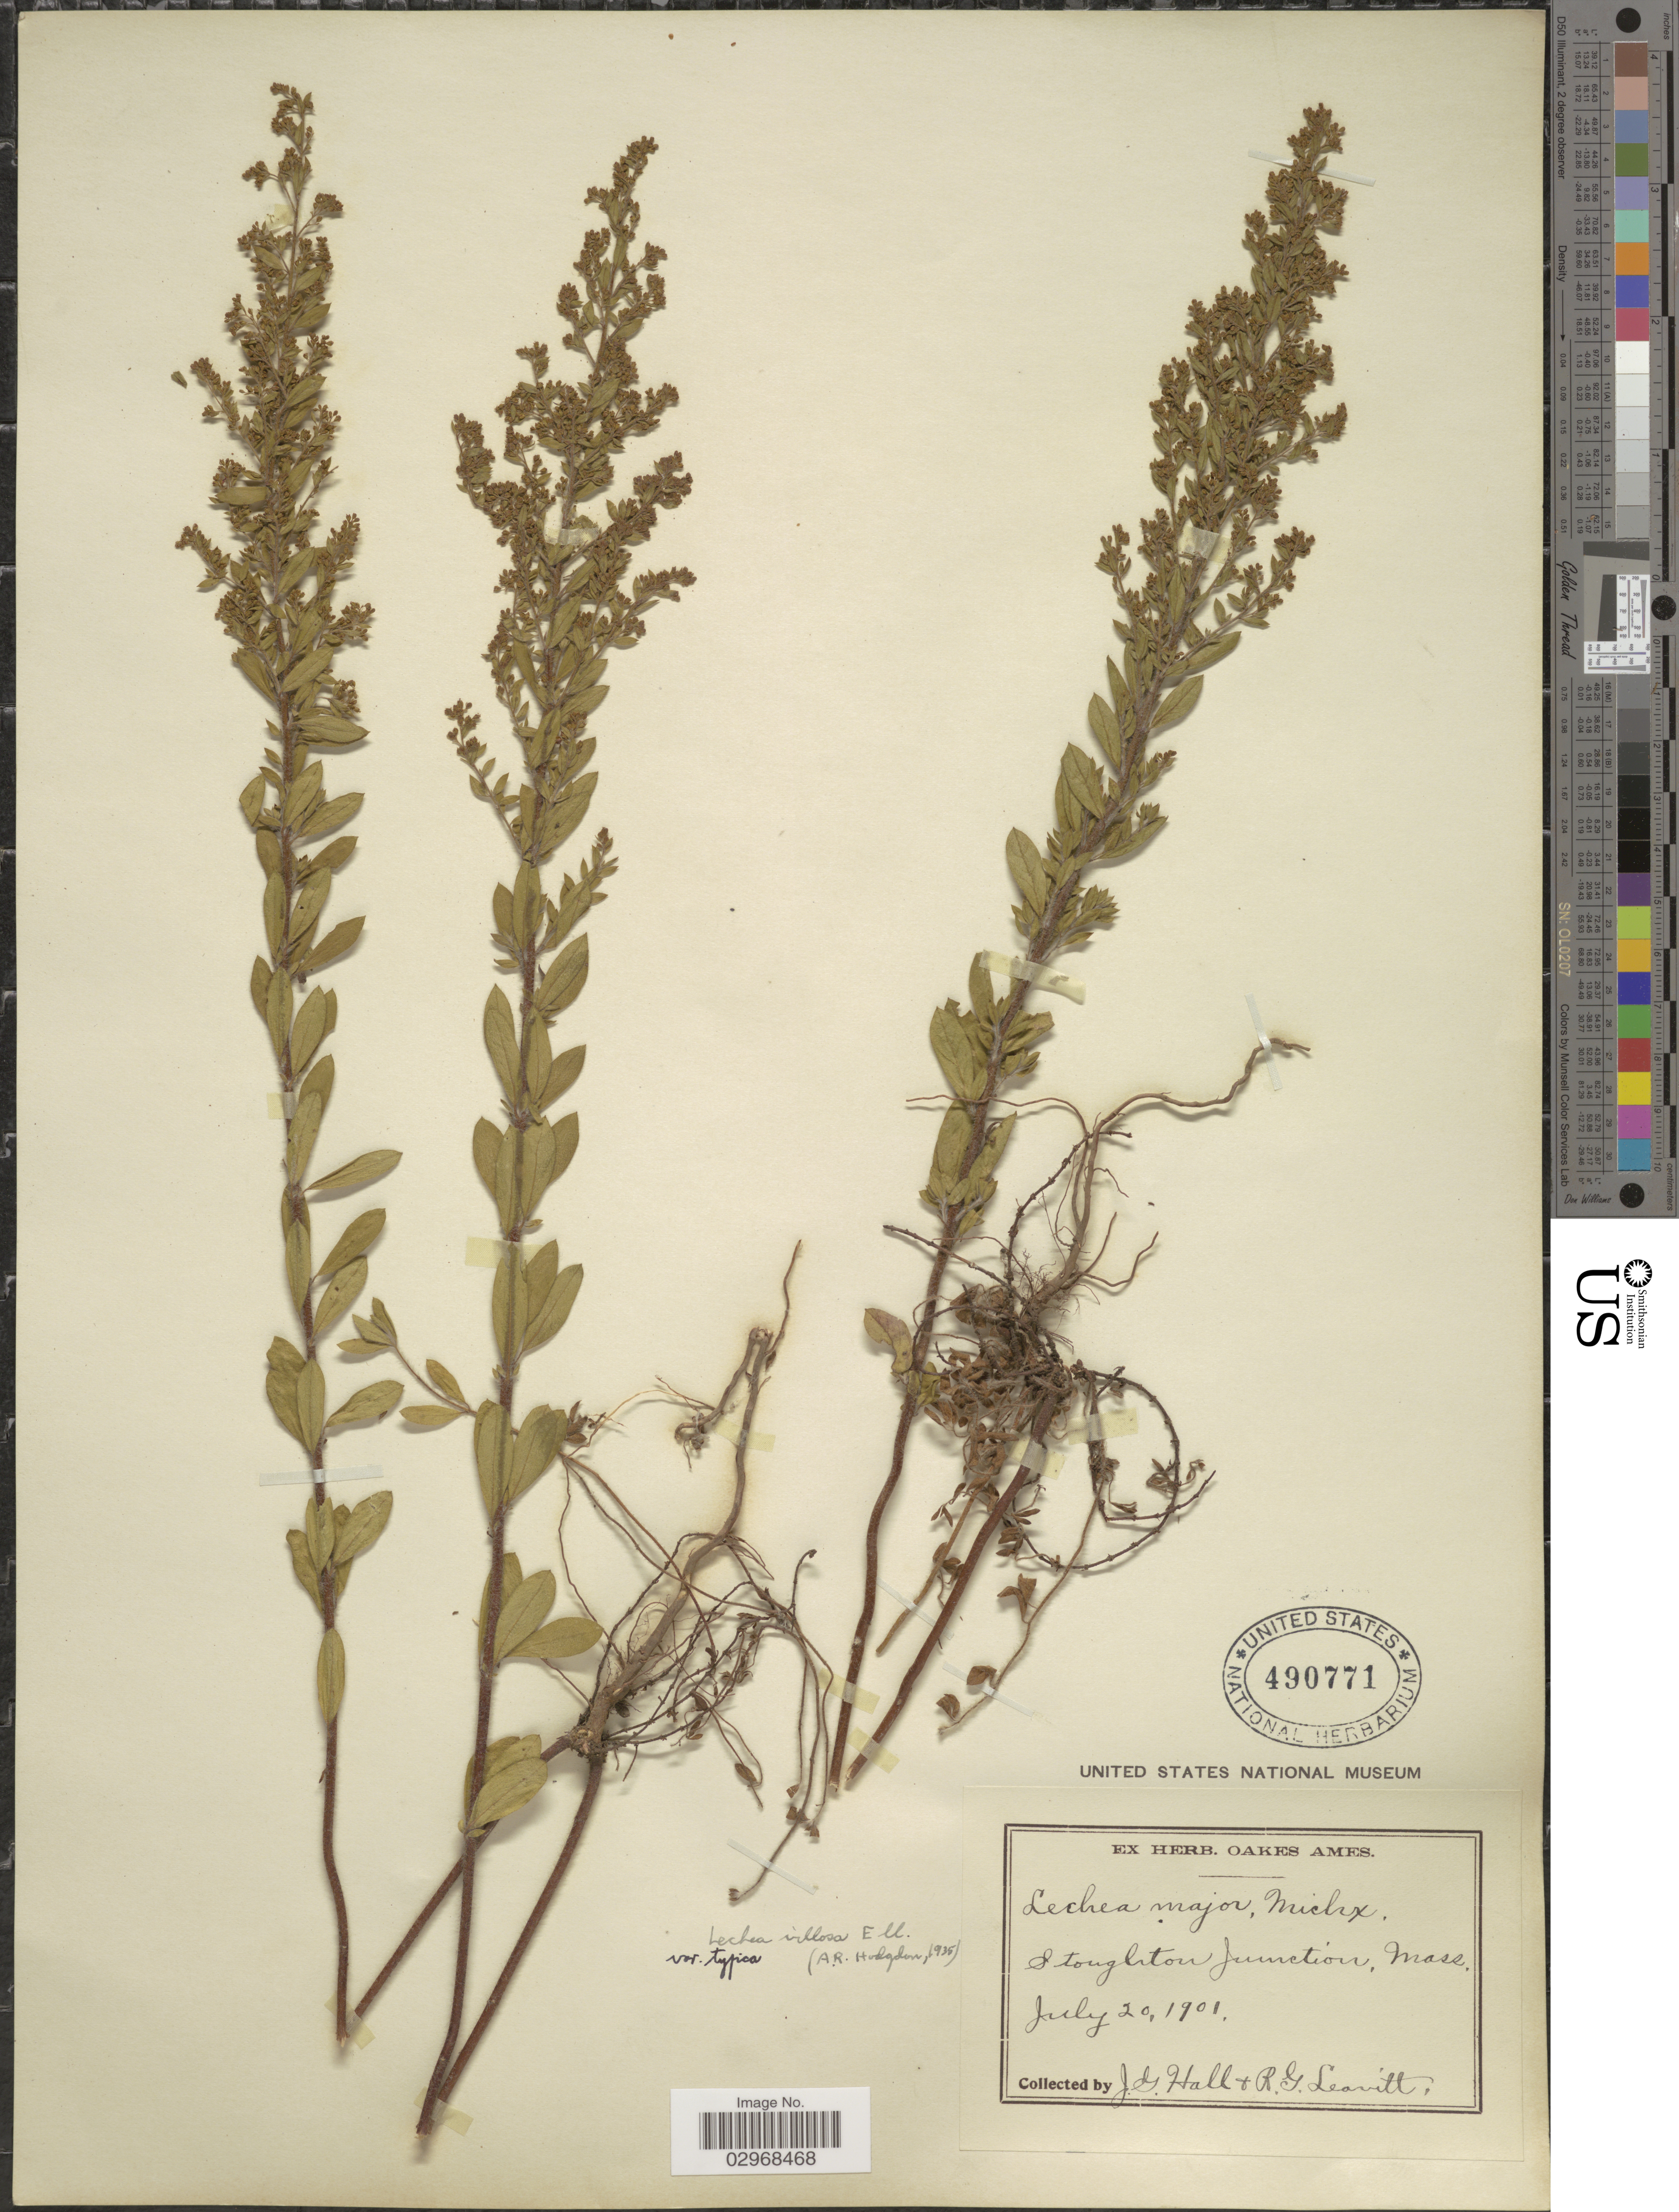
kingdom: Plantae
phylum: Tracheophyta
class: Magnoliopsida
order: Malvales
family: Cistaceae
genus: Lechea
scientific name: Lechea villosa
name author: Elliott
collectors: J. Hall & R. G. Leavitt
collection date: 1901-07-20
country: United States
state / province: Massachusetts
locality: Stoughton, Junction.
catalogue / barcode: US 490771